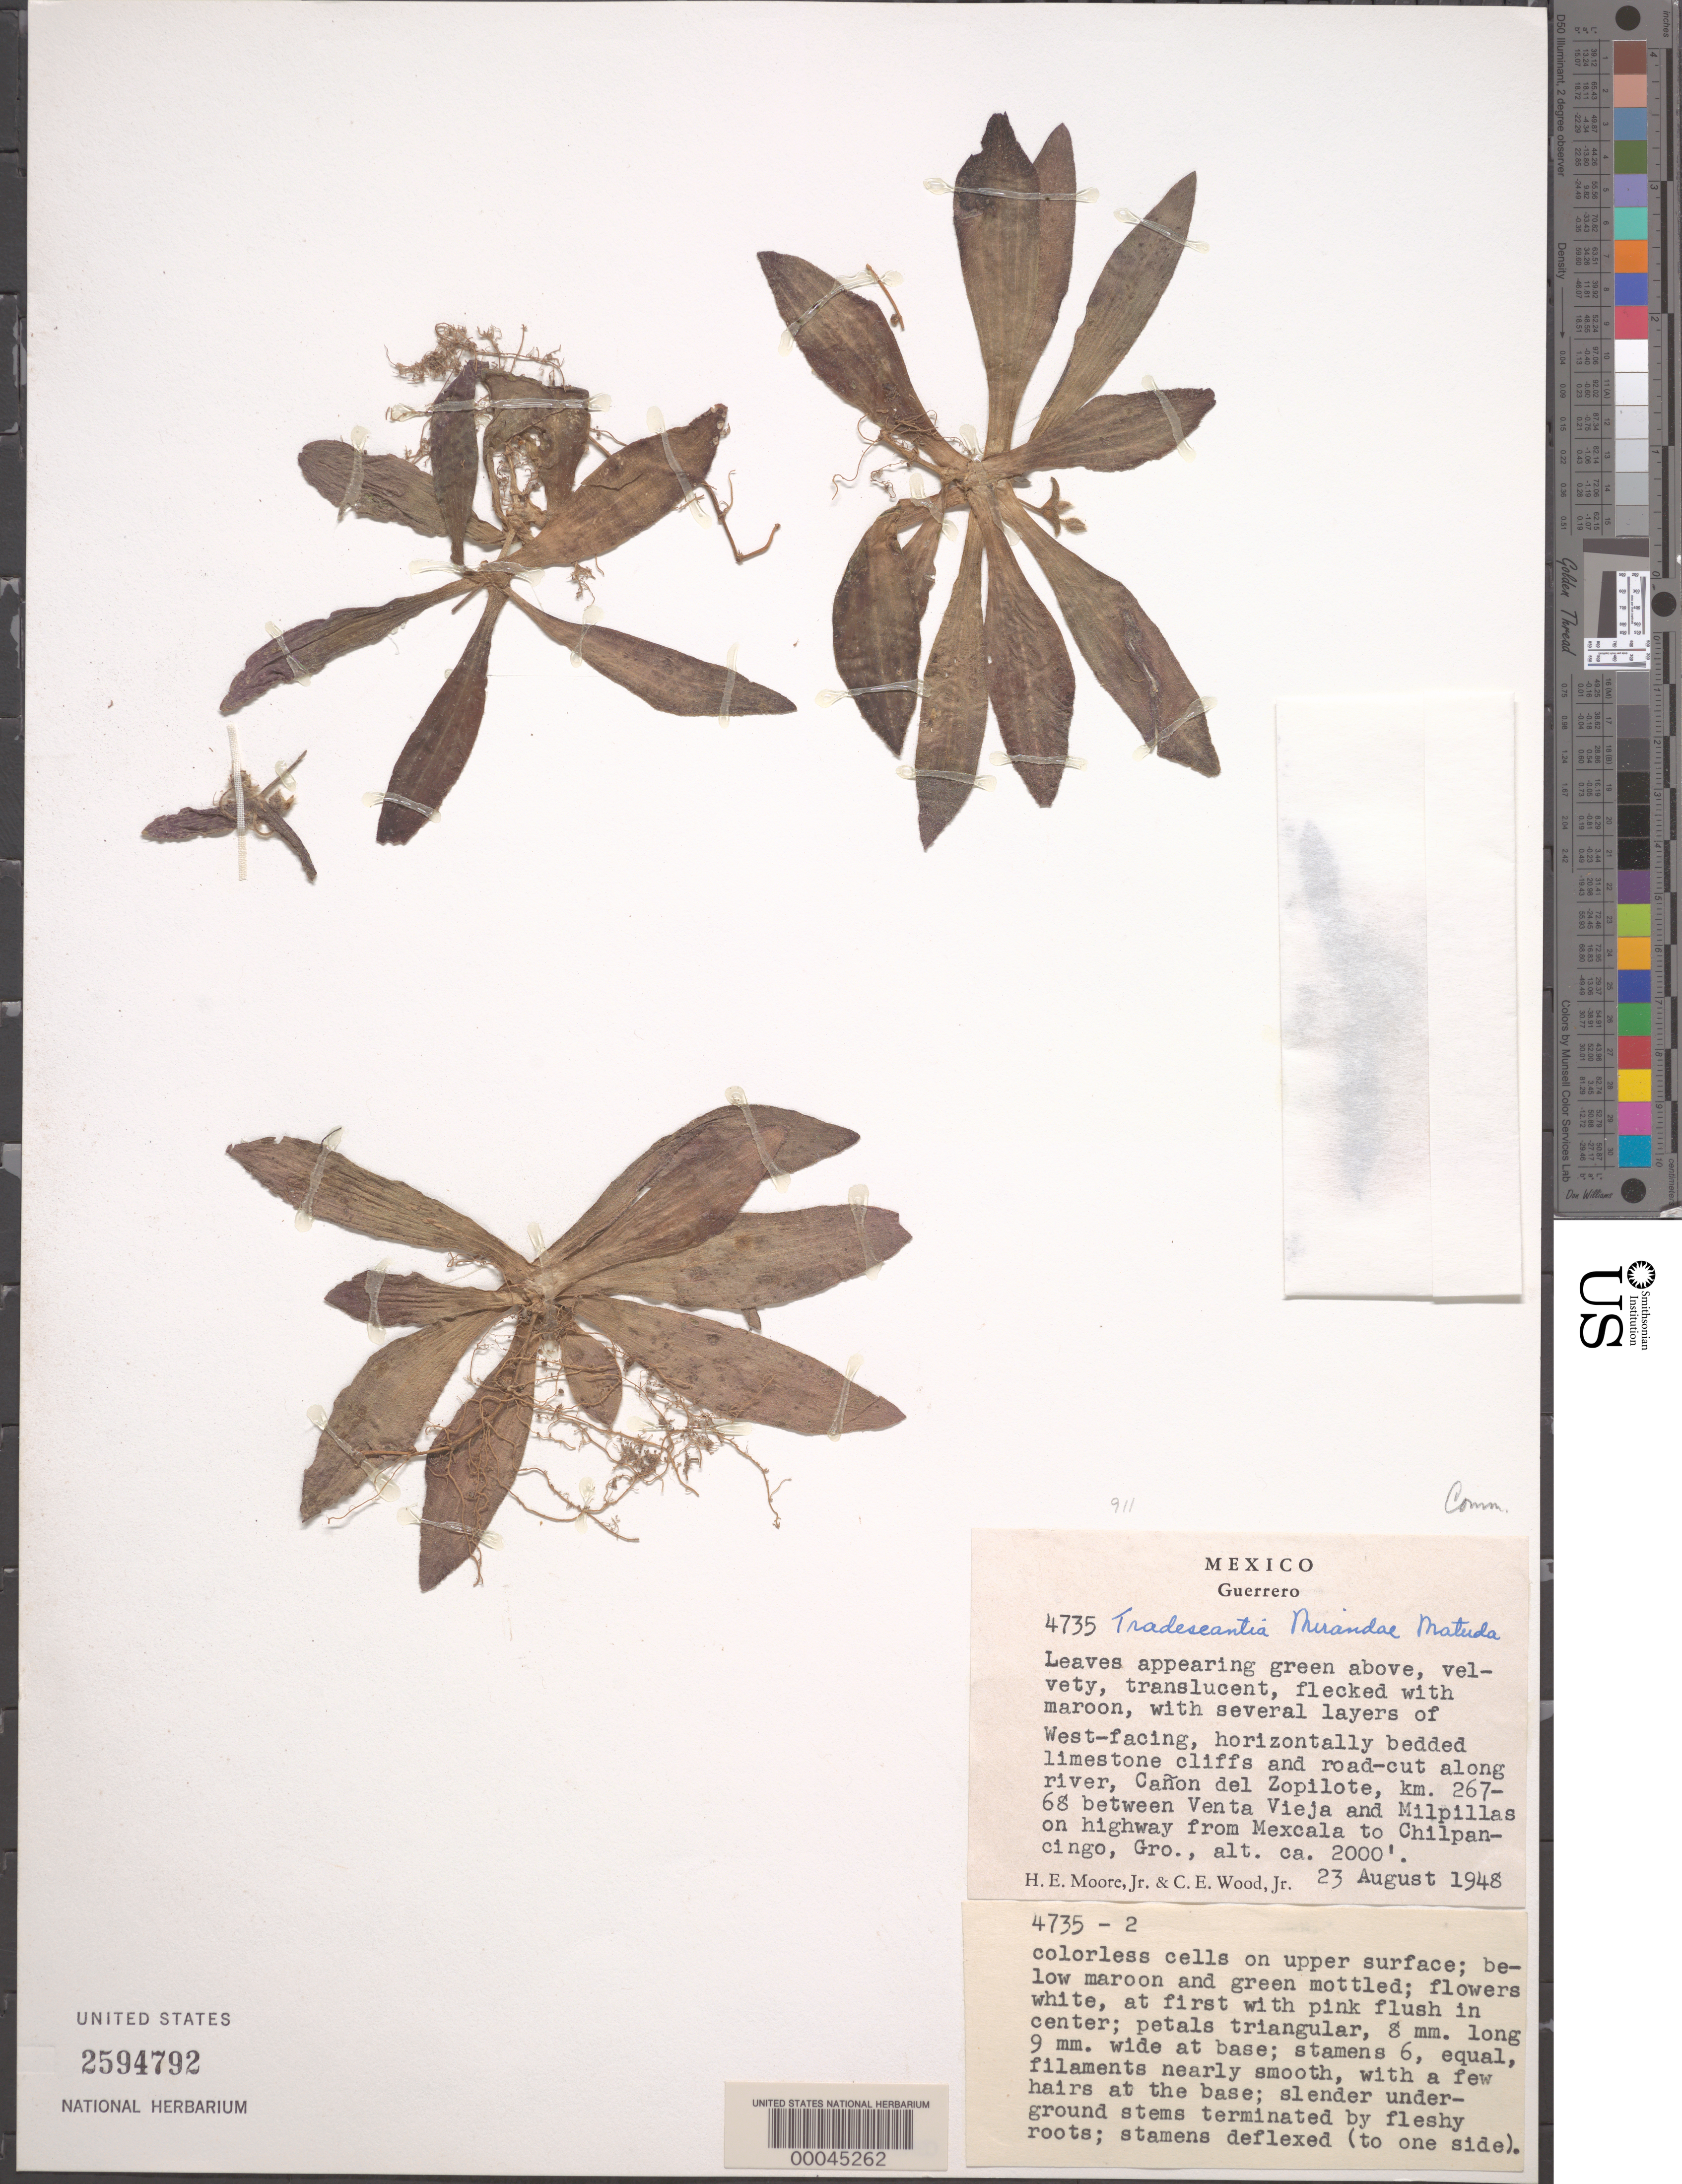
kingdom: Plantae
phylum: Tracheophyta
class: Liliopsida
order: Commelinales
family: Commelinaceae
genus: Tradescantia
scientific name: Tradescantia mirandae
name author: Matuda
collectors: H. E. Moore & C. E. Wood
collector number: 4735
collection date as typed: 23 Aug 1948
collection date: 1948-08-23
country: Mexico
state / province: Guerrero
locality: Canon del Zopilote, hwy from Mexcala to Chilpancingo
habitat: Limestone cliffs and roadside; along river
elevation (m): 610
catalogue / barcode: US 2594792